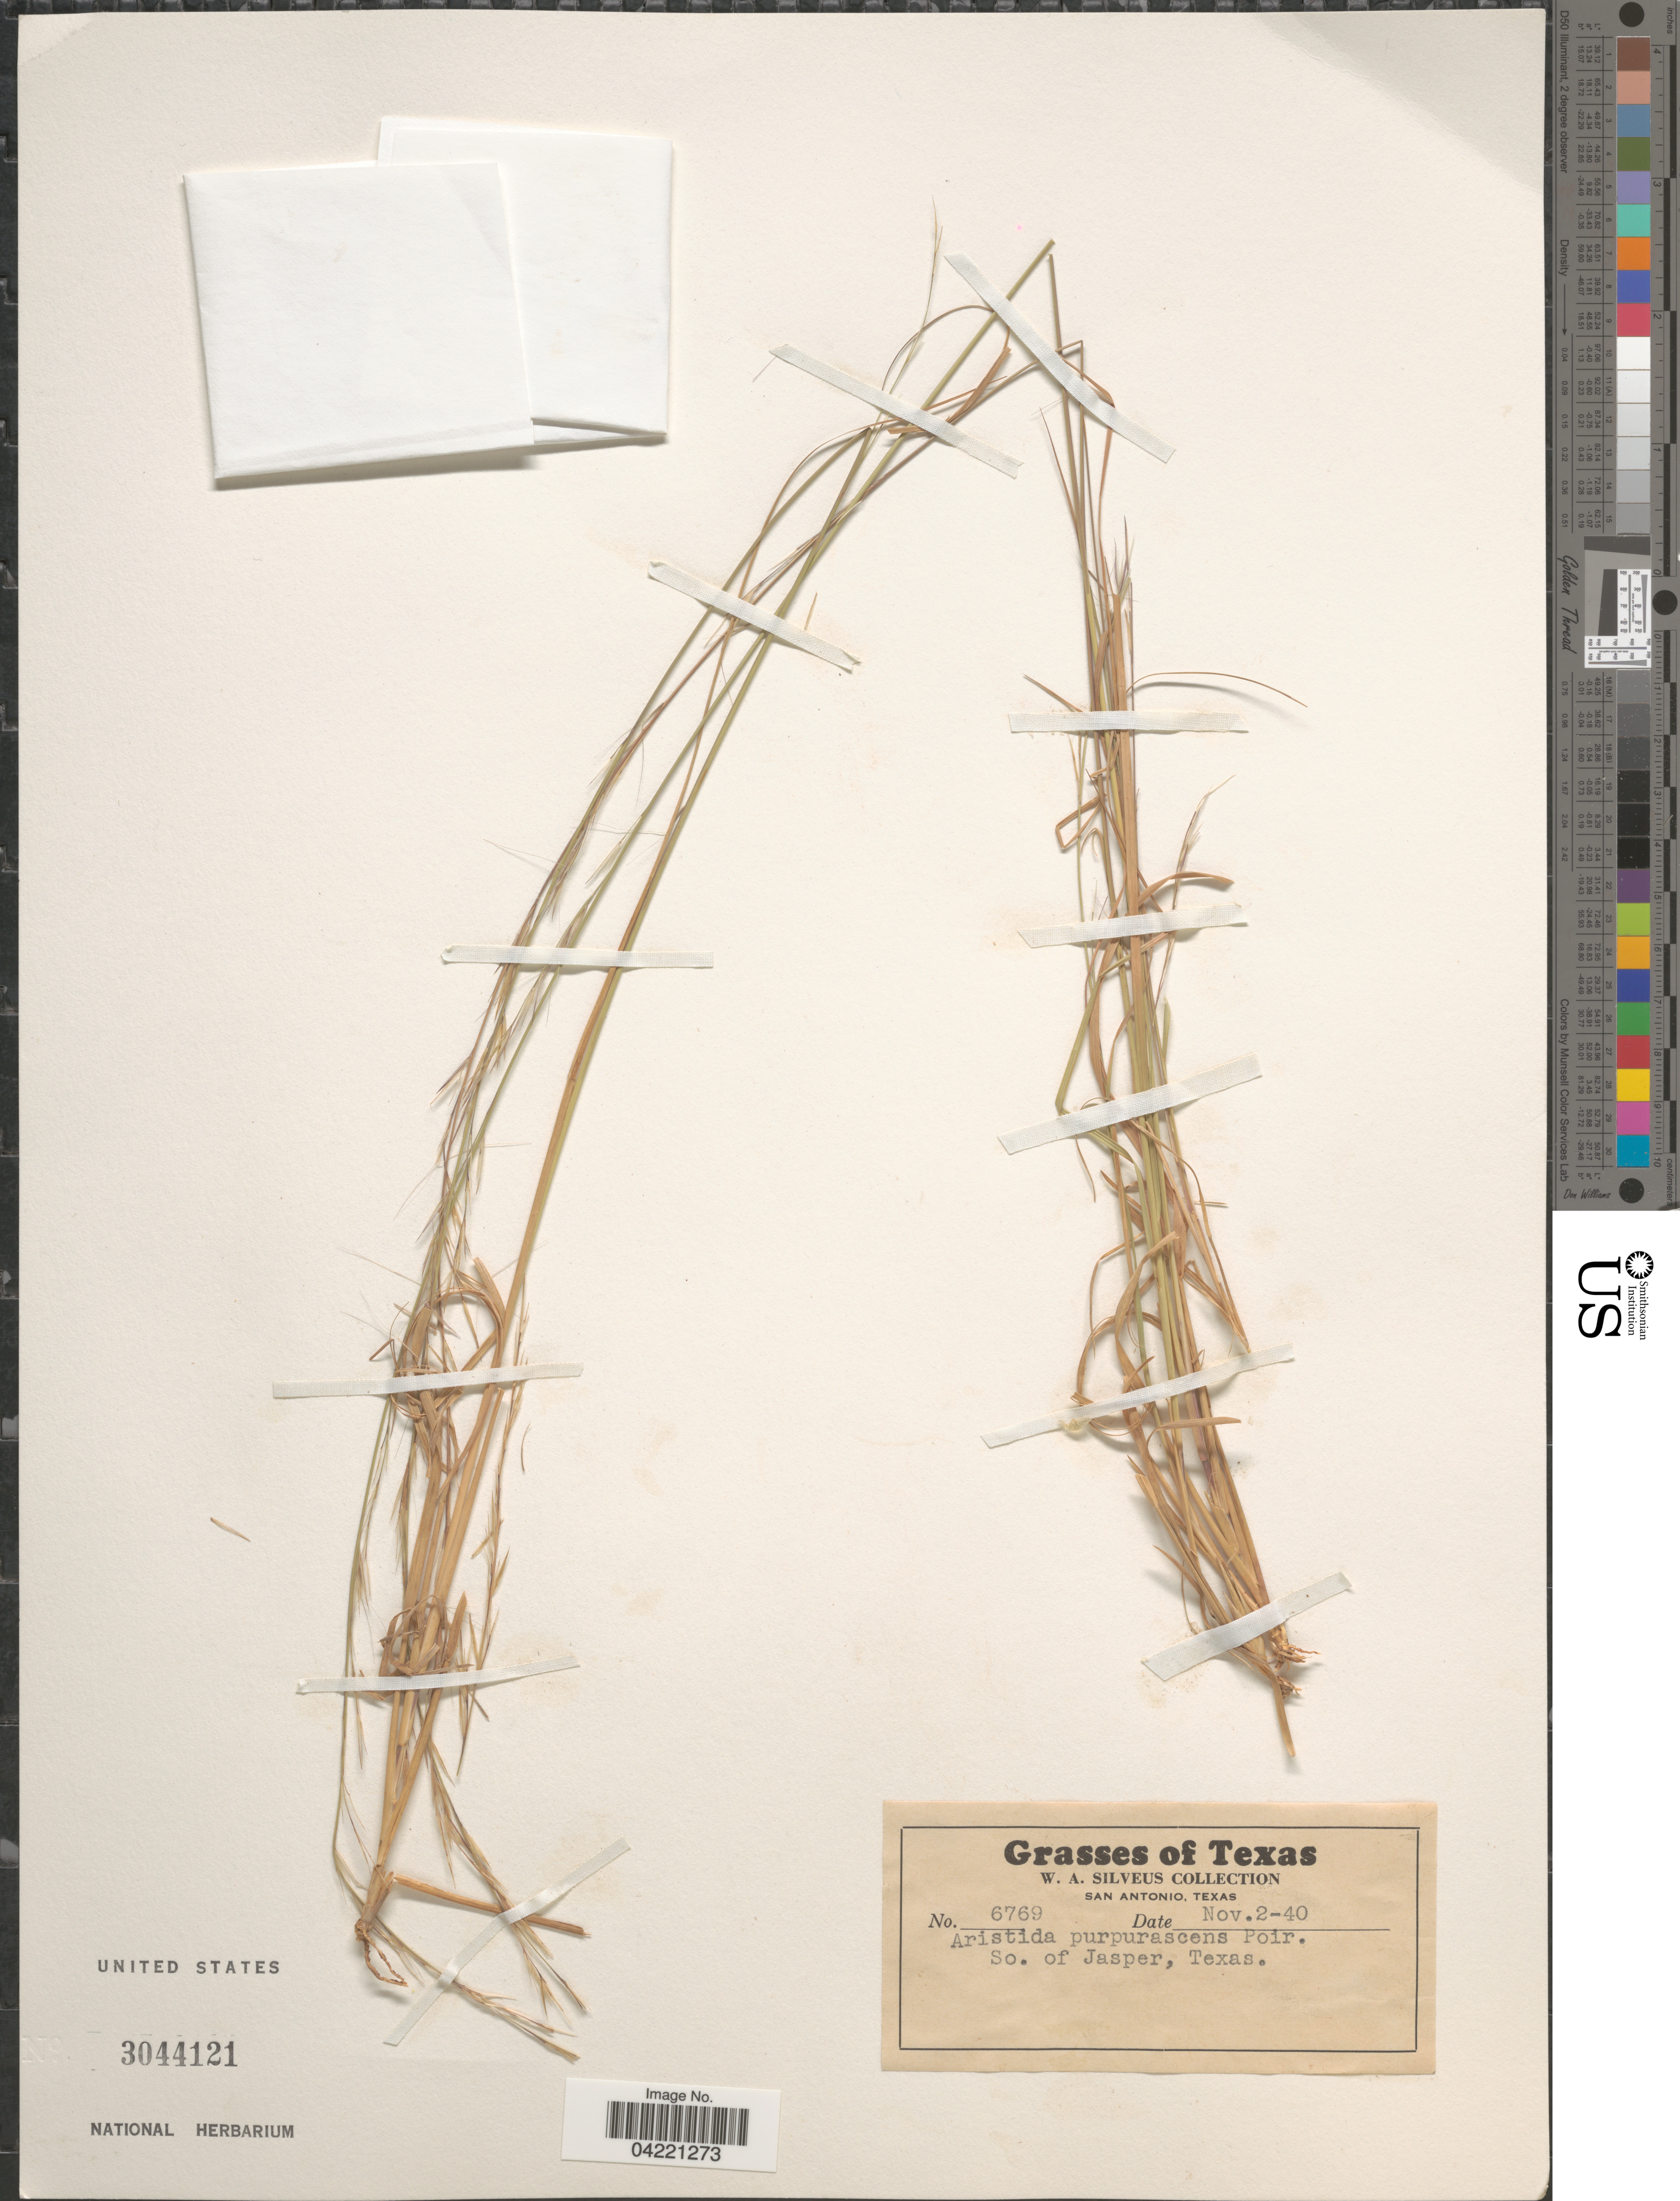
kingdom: Plantae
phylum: Tracheophyta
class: Liliopsida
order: Poales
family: Poaceae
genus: Aristida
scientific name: Aristida purpurascens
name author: Poir.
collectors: W. Silveus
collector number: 6769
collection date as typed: Transcribed d/m/y: 2/11/40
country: United States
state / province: Texas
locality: So. of Jasper.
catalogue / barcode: US 3044121